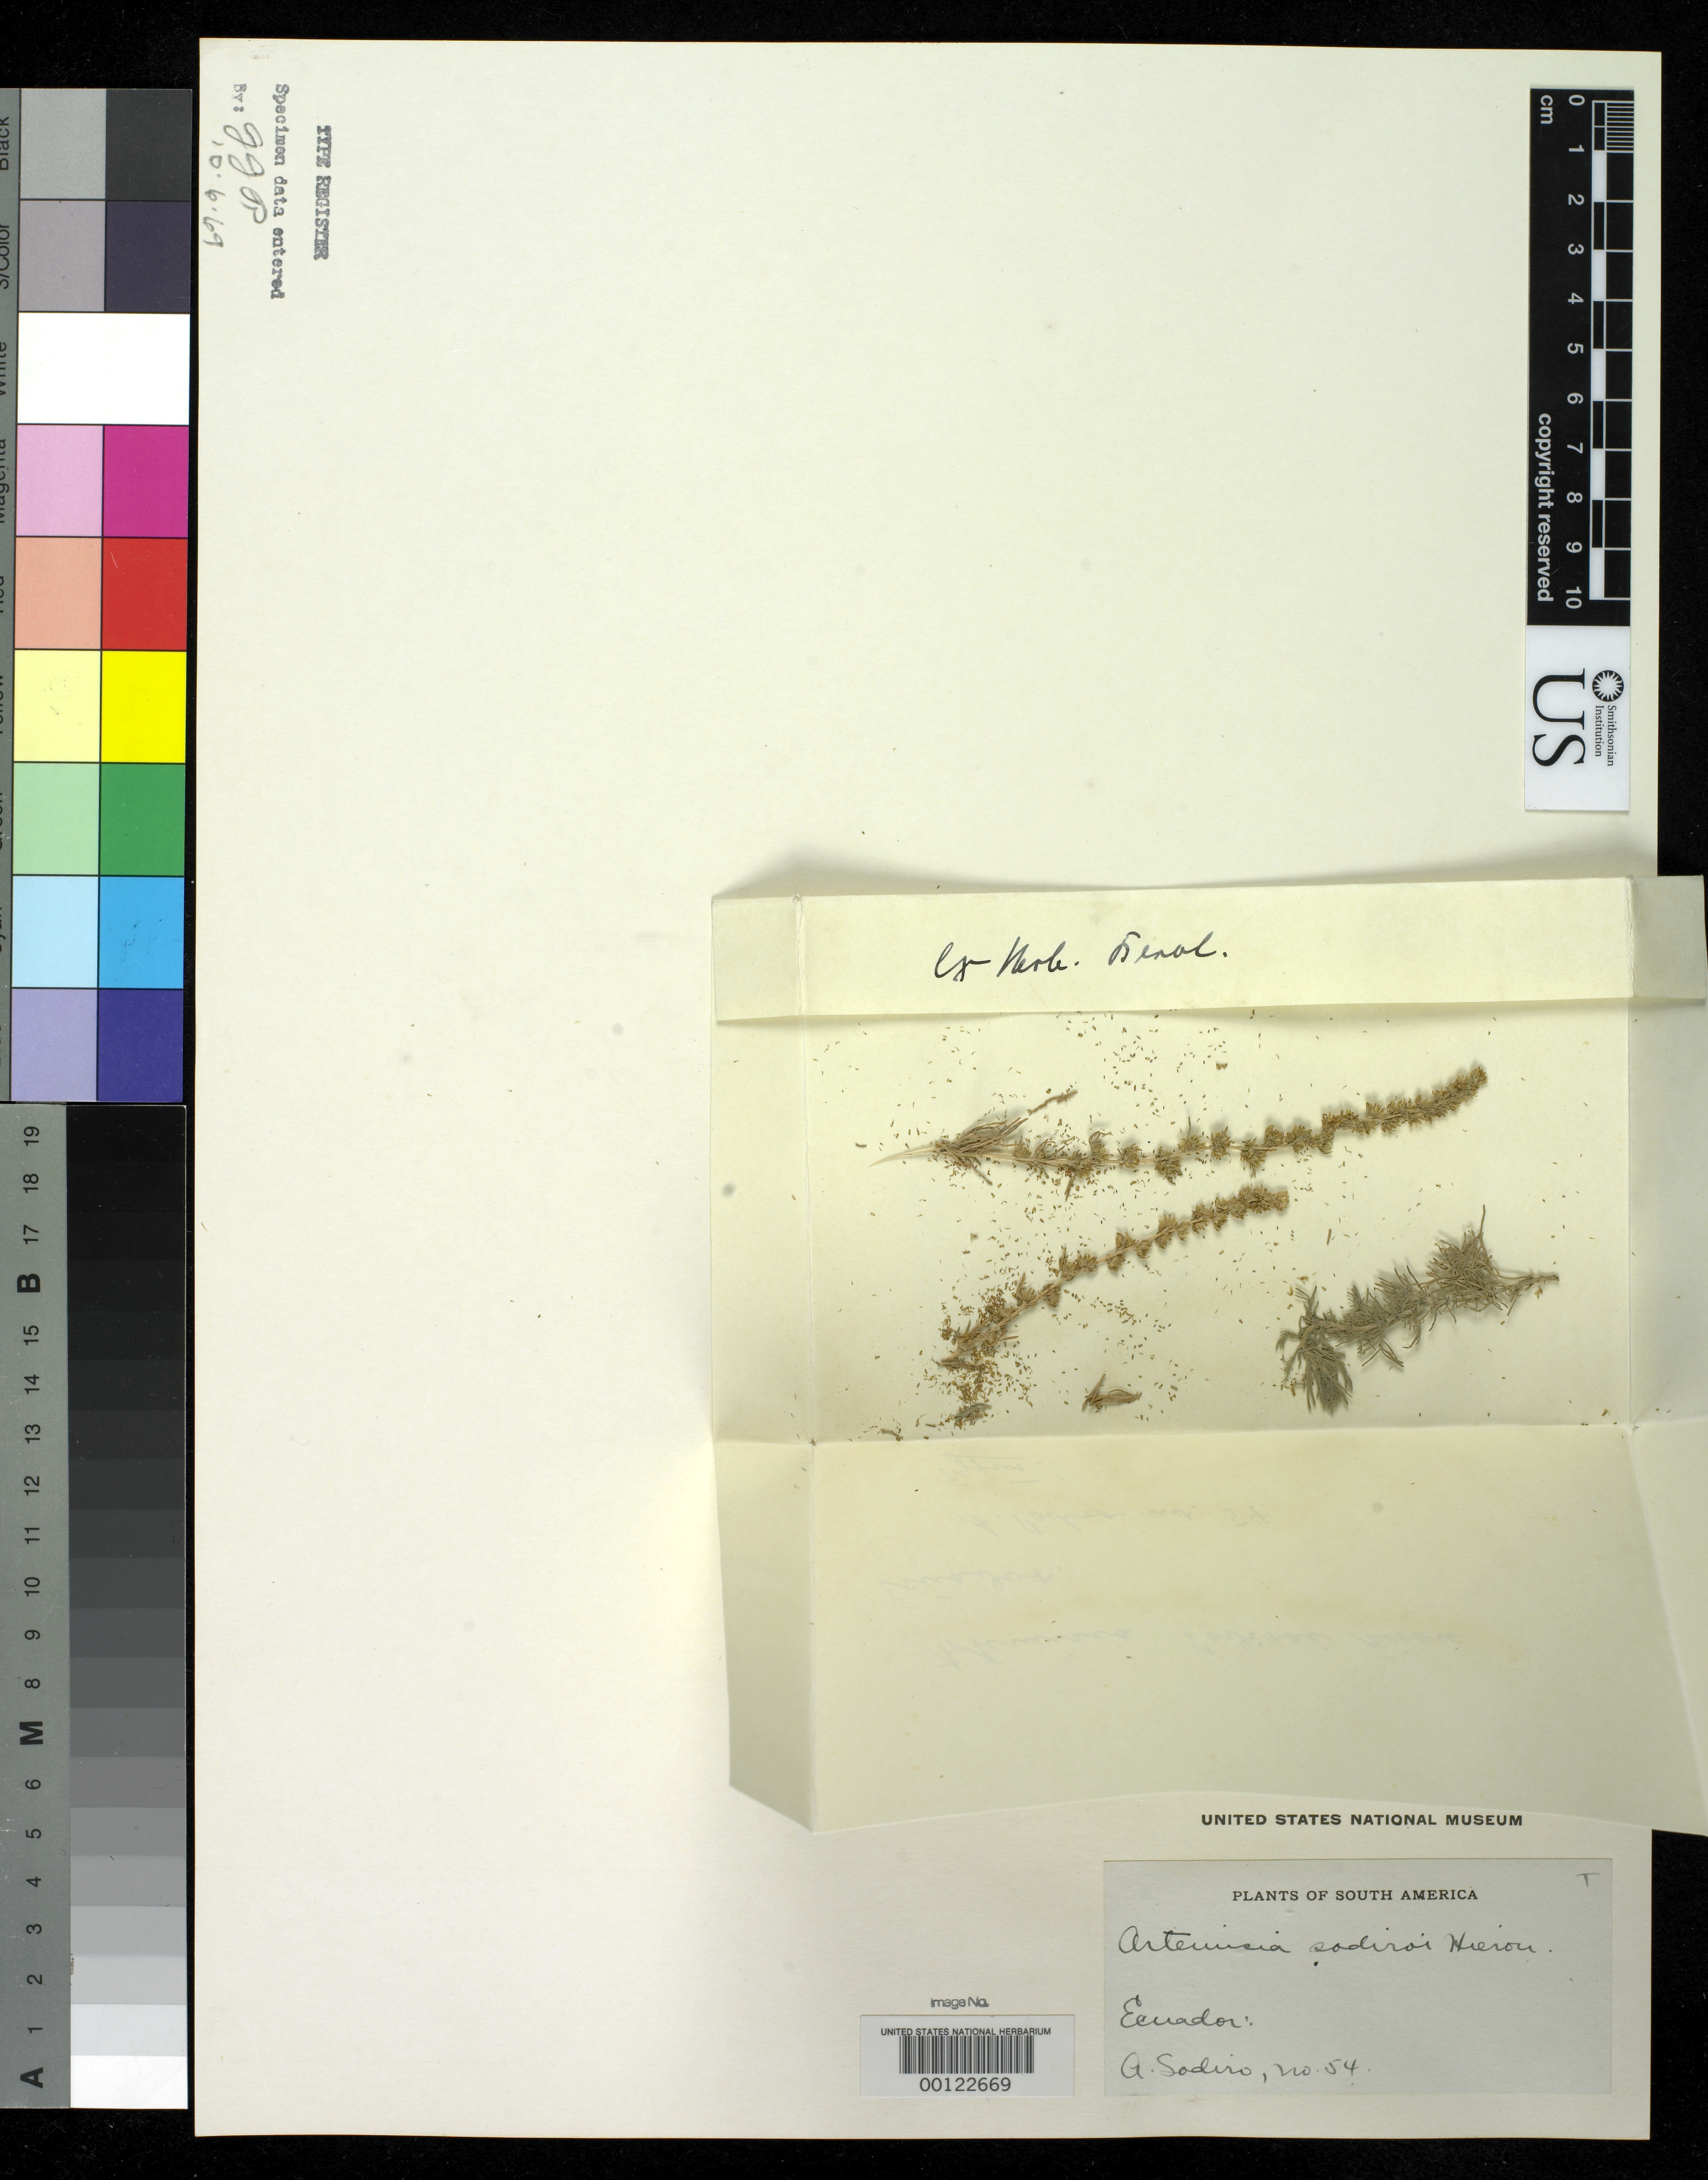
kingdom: Plantae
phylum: Tracheophyta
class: Magnoliopsida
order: Asterales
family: Asteraceae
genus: Artemisia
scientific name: Artemisia sodiroi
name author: Hieron.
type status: Type Fragment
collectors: L. Sodiro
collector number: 54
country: Ecuador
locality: Pomasqui.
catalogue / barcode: US 1068070